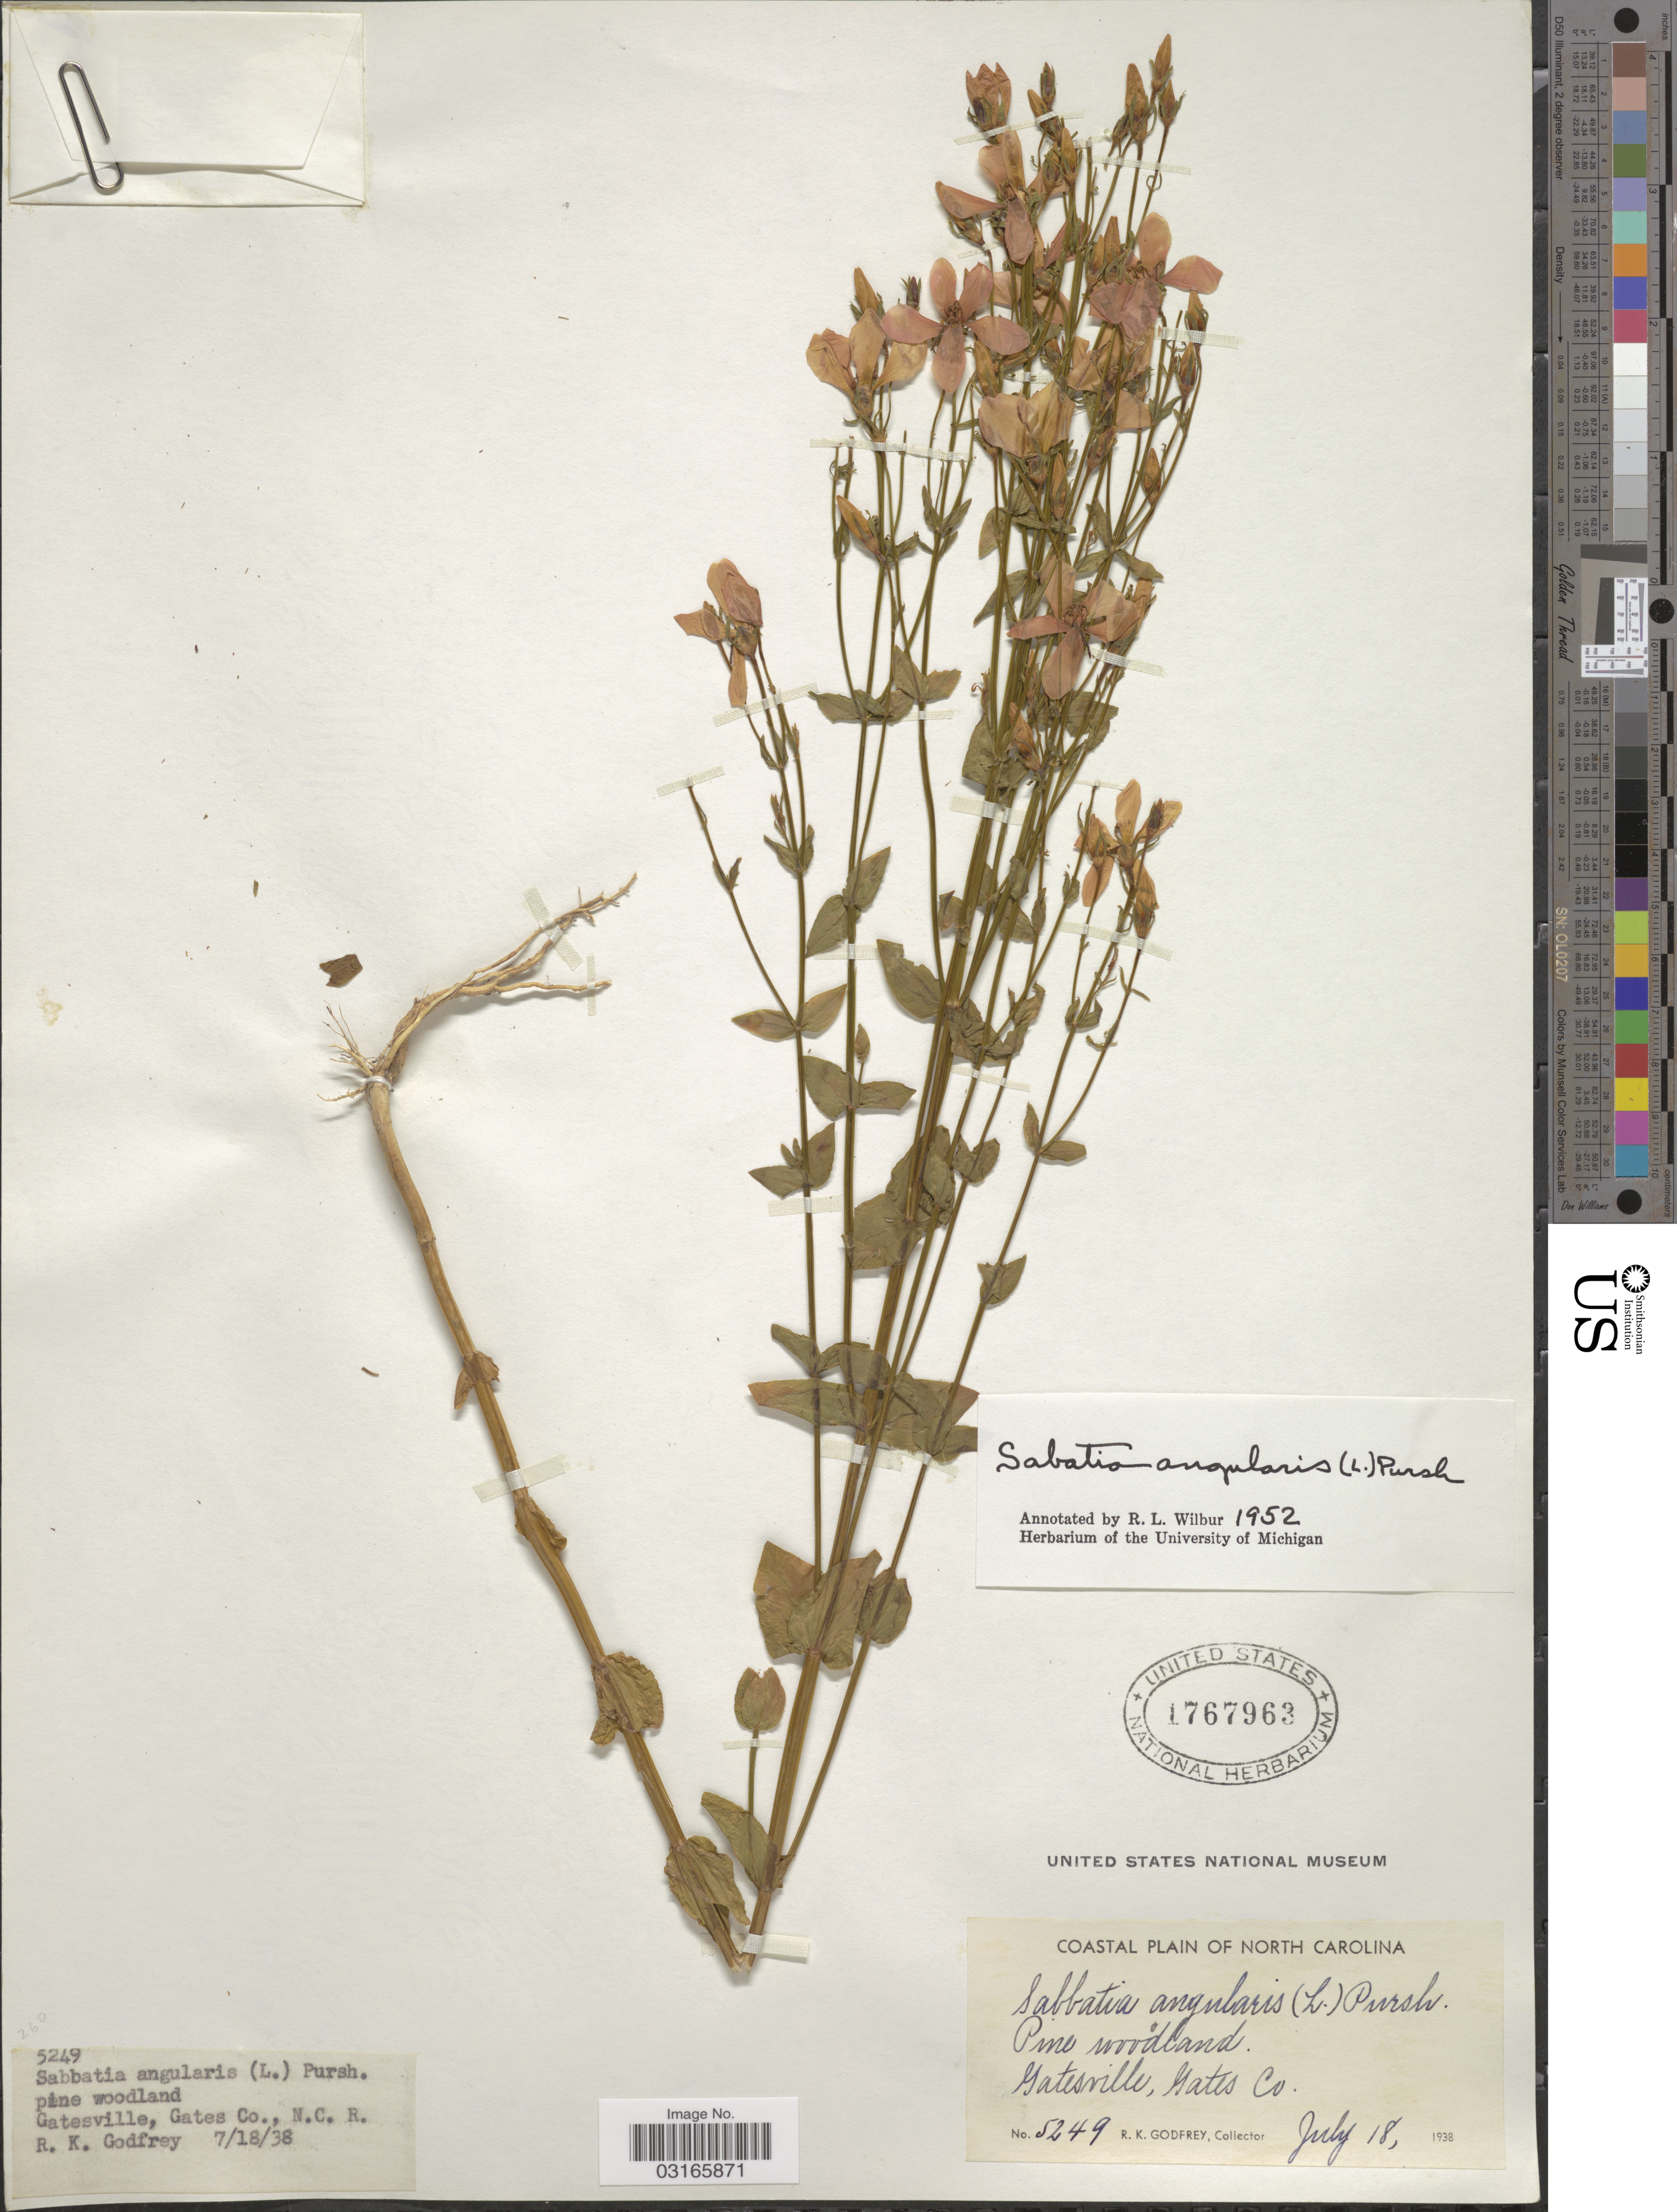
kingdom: Plantae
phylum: Tracheophyta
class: Magnoliopsida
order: Gentianales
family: Gentianaceae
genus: Sabatia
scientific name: Sabatia angularis (L.) Pursh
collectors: R. K. Godfrey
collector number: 5249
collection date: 1938-07-18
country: United States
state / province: North Carolina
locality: Coastal Plain of North Carolina, Pine woodland, Gatesville, Gates Co., N.C. R.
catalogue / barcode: US 1767963